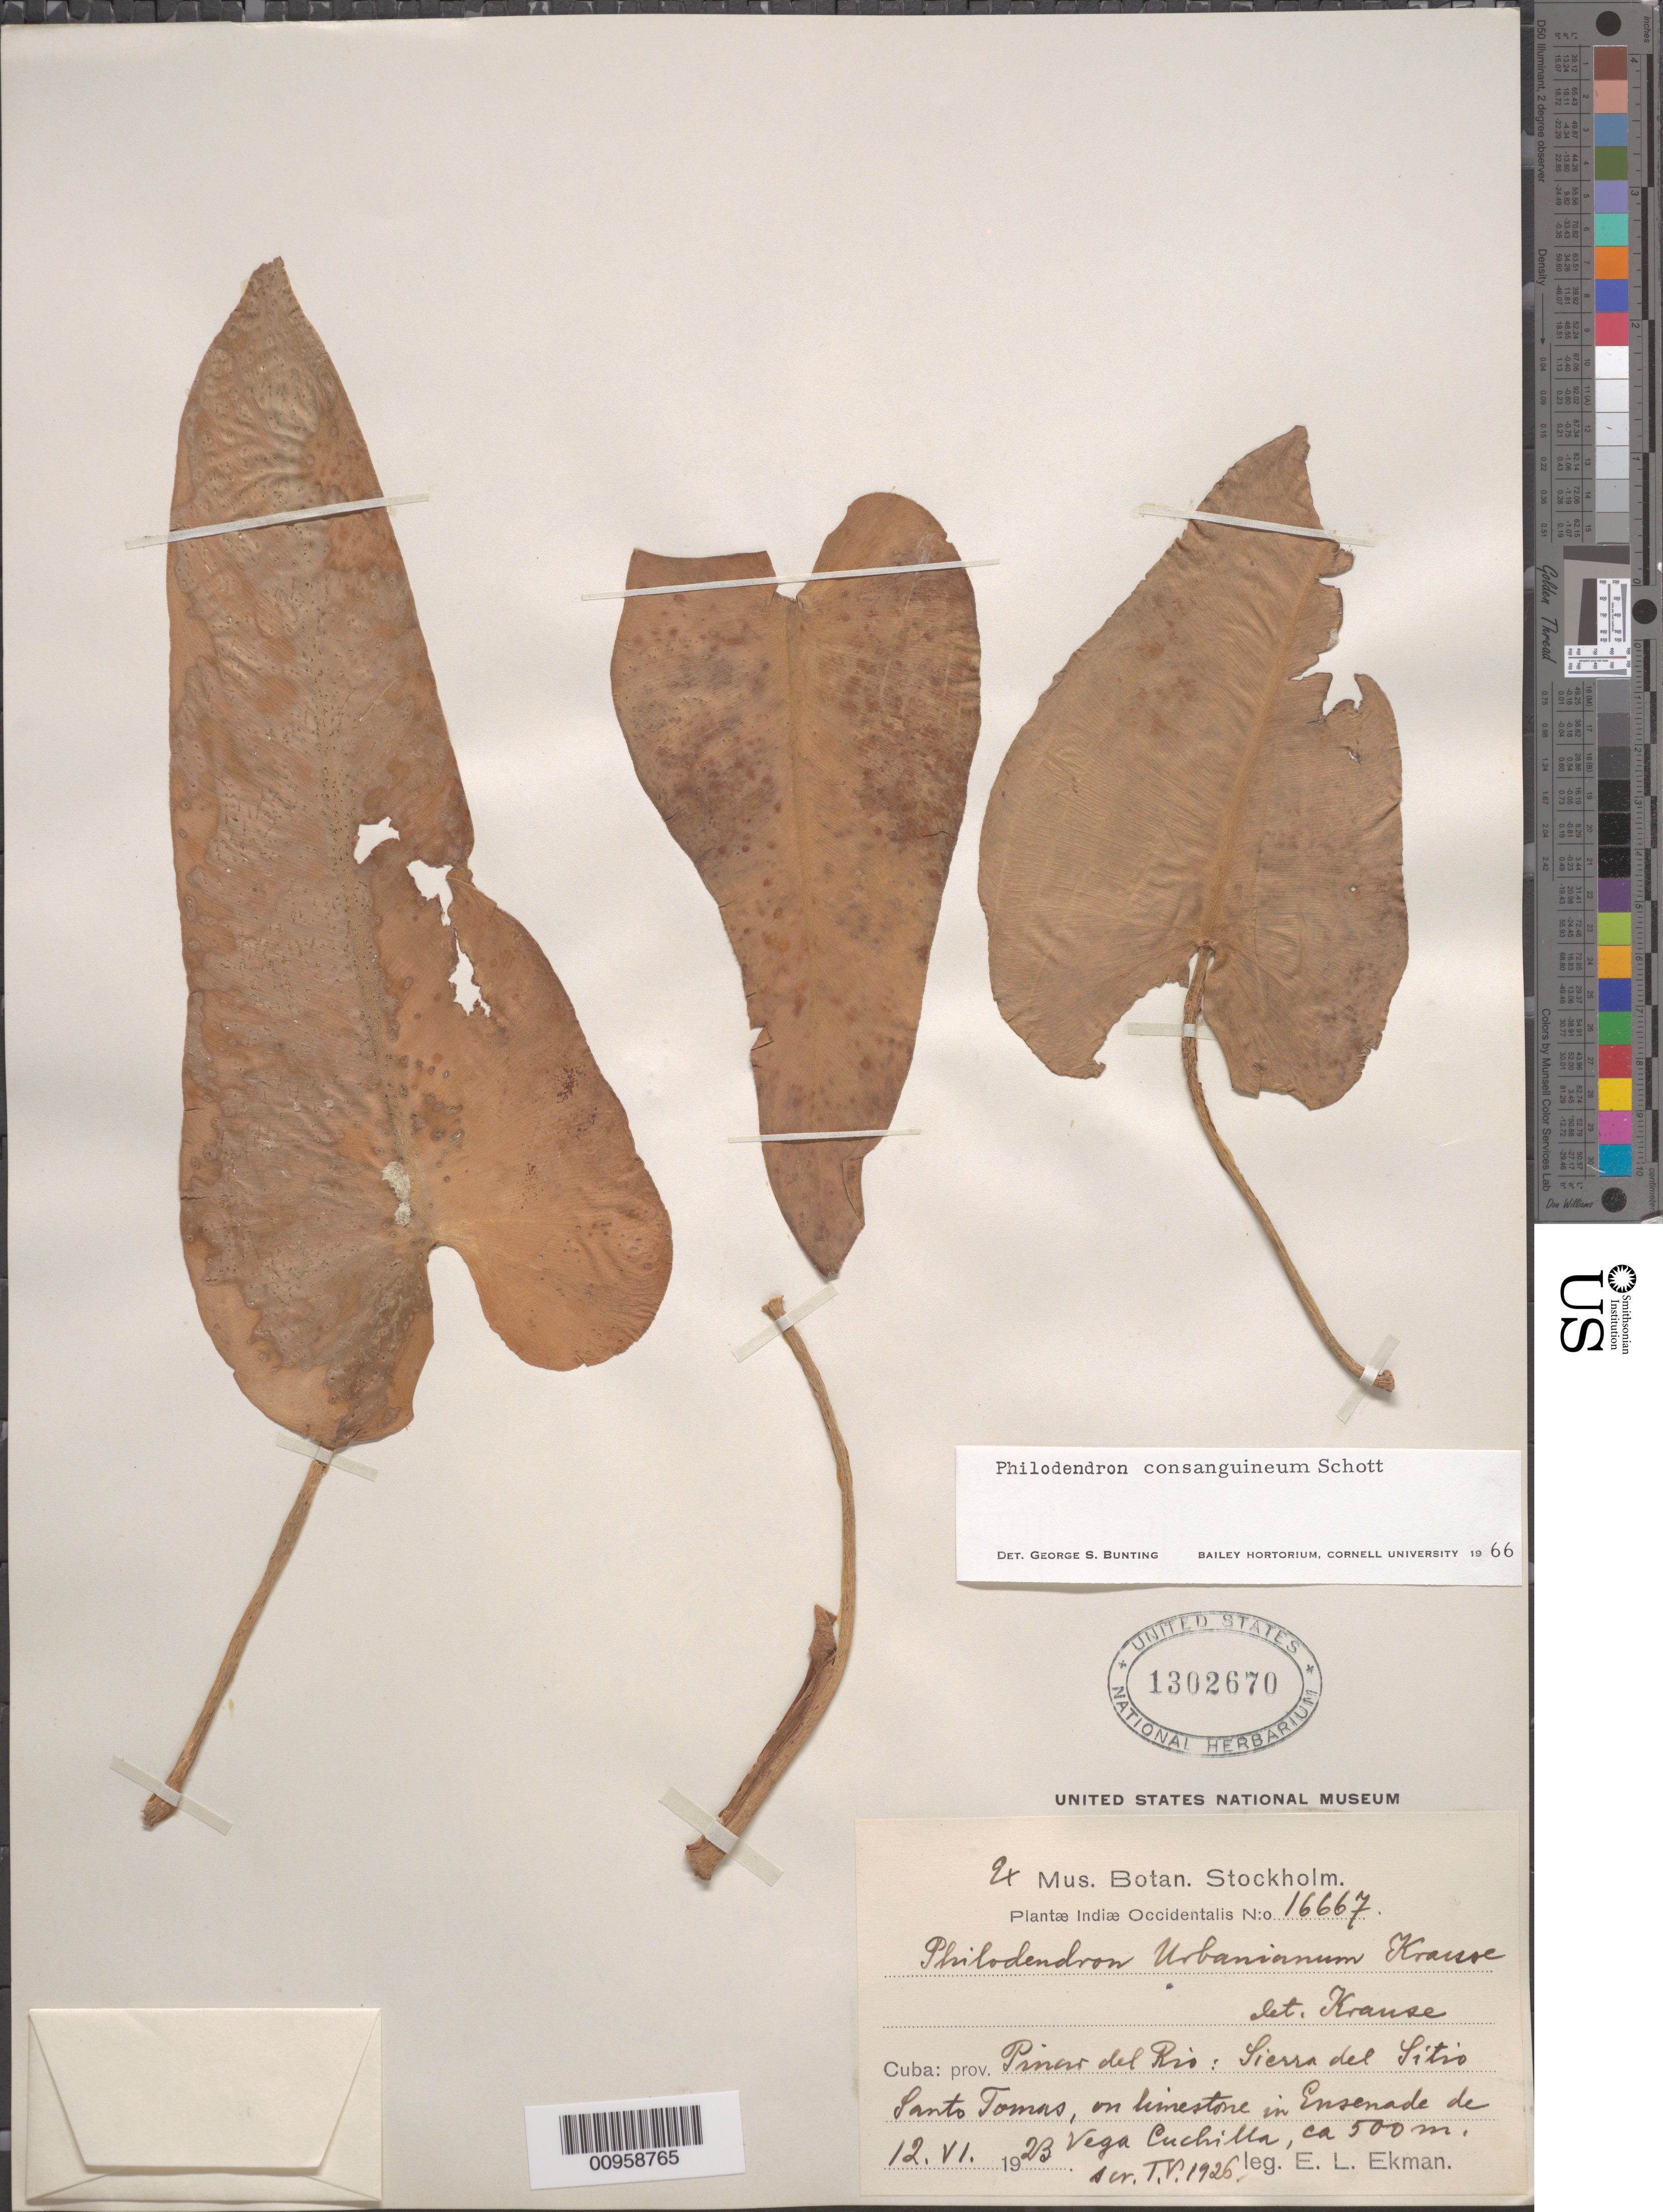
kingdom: Plantae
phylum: Tracheophyta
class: Liliopsida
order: Alismatales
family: Araceae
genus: Philodendron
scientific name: Philodendron consanguineum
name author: Schott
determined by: Bunting, G. S.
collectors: E. L. Ekman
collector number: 16667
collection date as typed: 12 Jun 1923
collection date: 1923-06-12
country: Cuba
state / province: Pinar del Rio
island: Cuba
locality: Sierra del Sitio, Santo Tomas, in Ensanada de Vega Cuchilla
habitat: On limestone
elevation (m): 500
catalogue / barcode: US 1302670